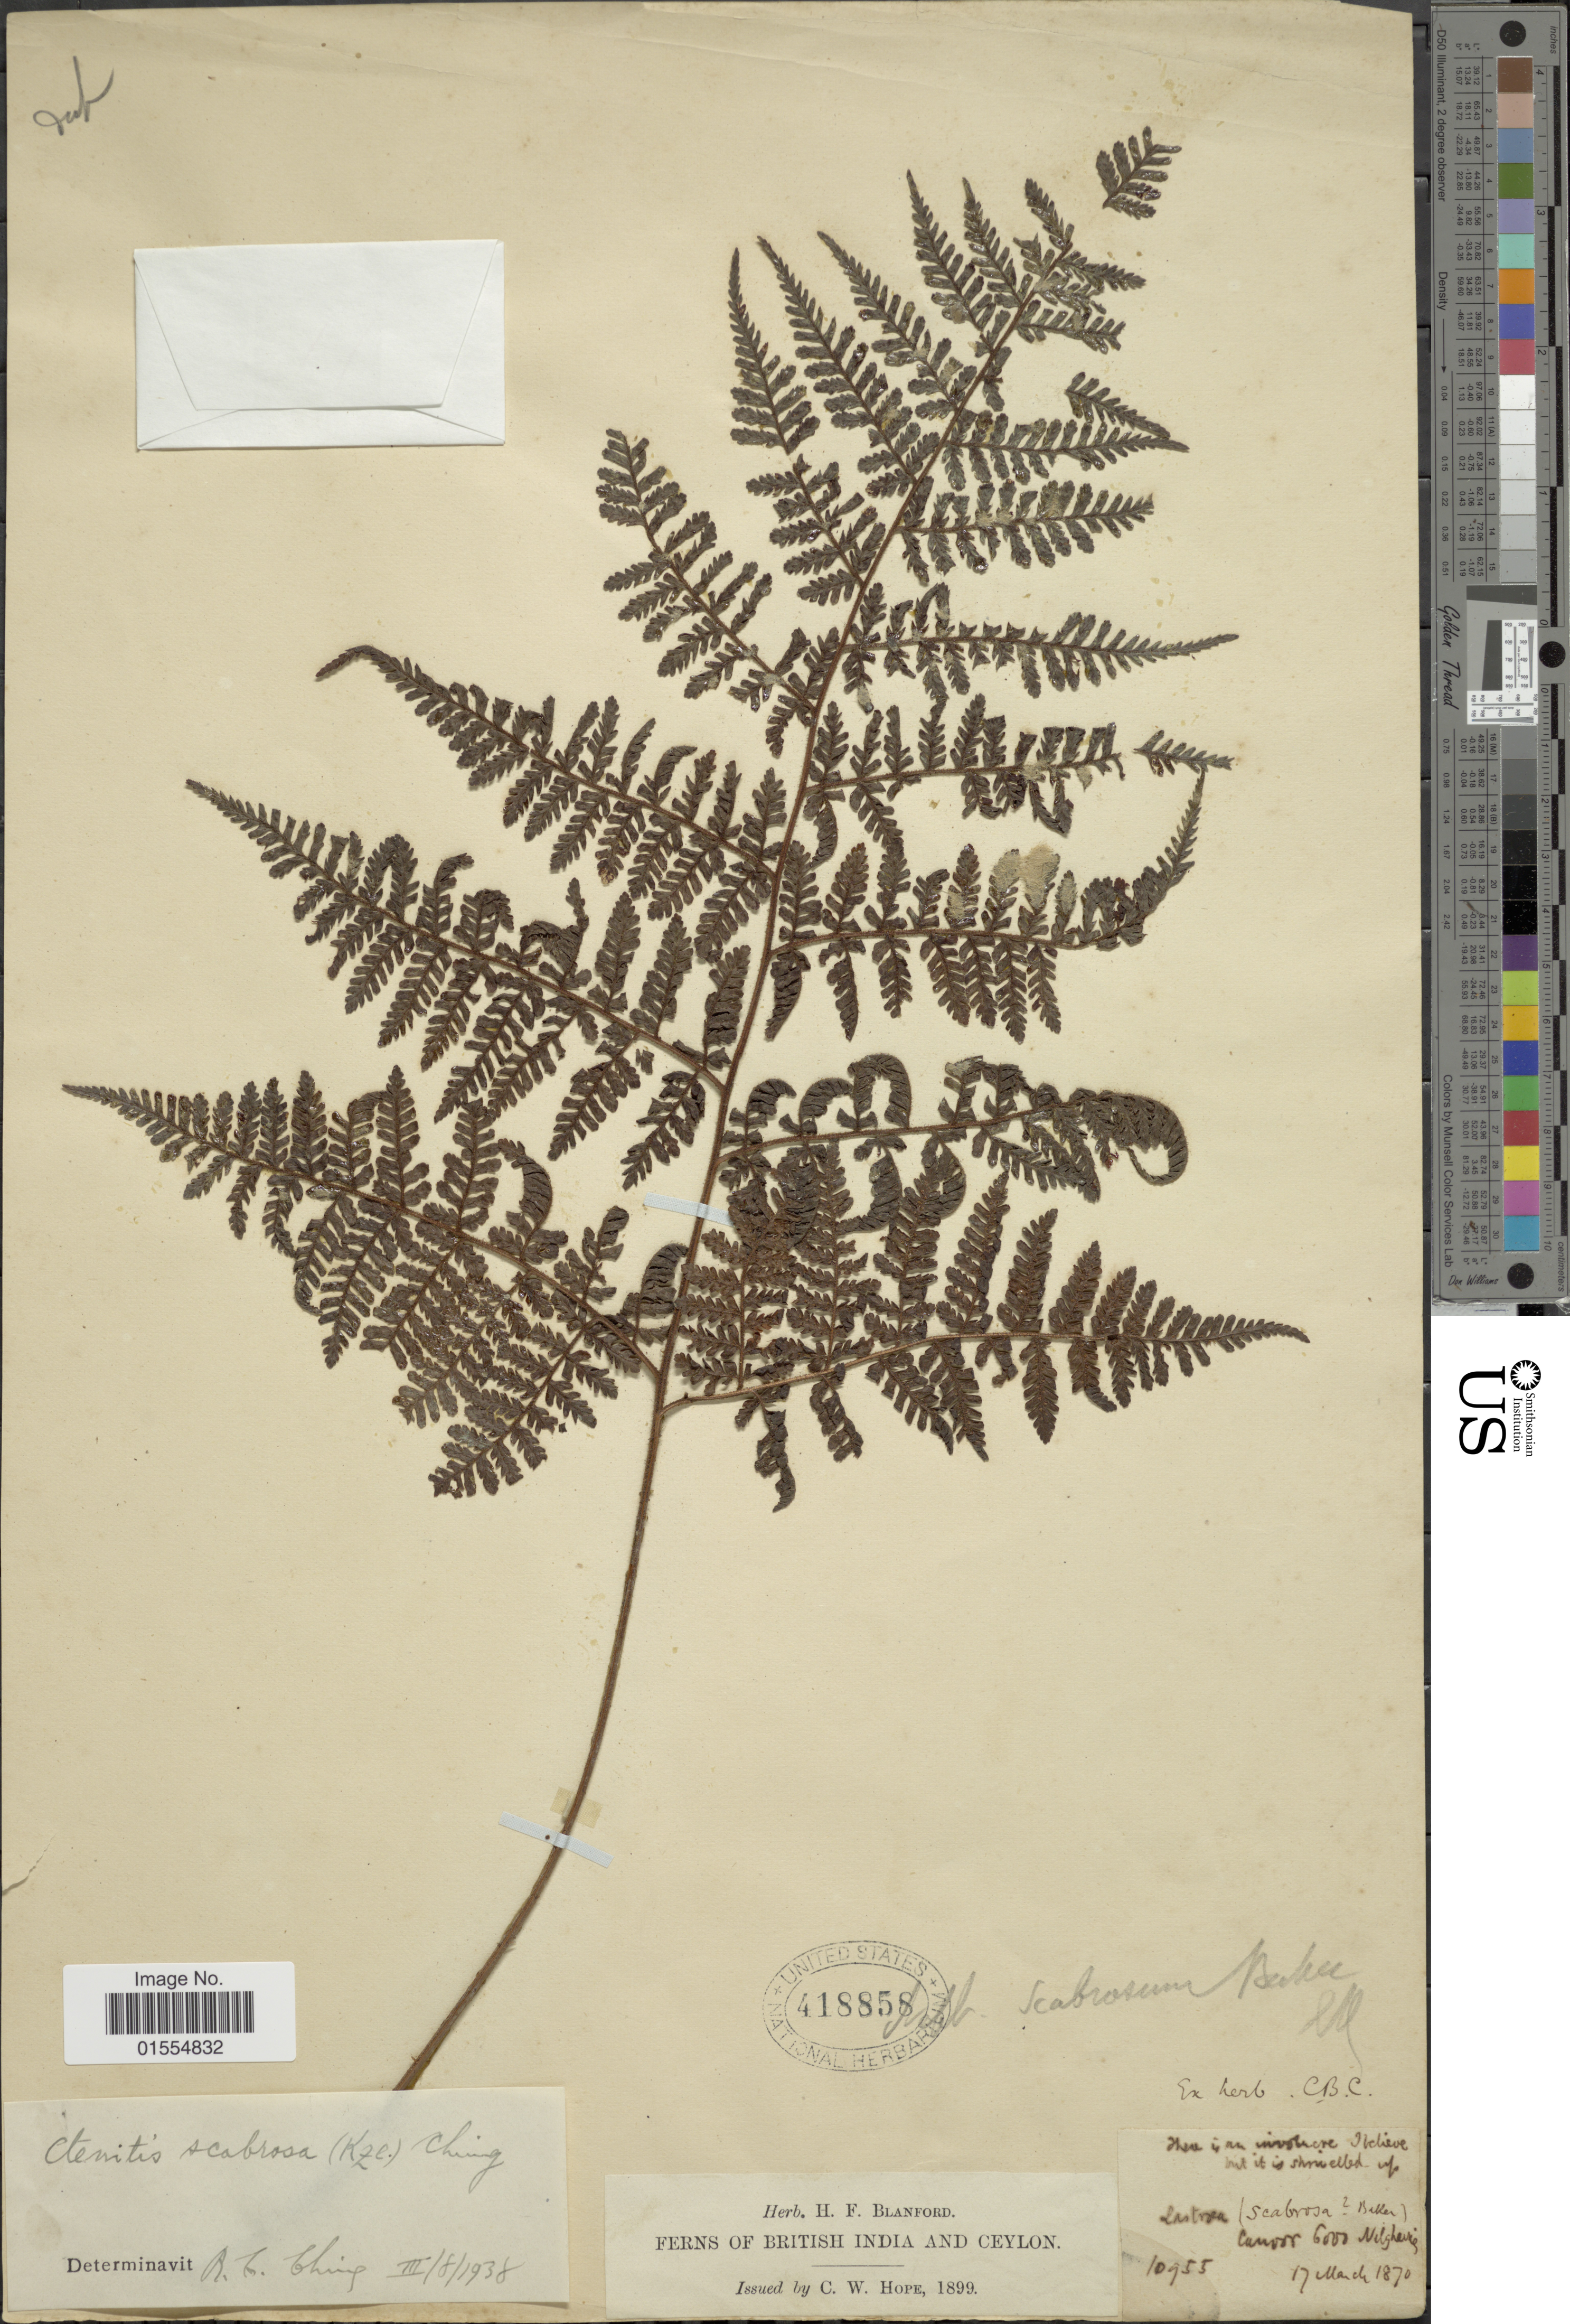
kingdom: Plantae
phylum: Tracheophyta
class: Polypodiopsida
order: Polypodiales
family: Dryopteridaceae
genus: Dryopteris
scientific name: Dryopteris scabrosa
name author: (Kunze) Kuntze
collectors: ex Herb. C.B. Clarke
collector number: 10955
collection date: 1870-03-17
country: India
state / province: Tamil Nadu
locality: Canoor, Nilgheries [interpreted]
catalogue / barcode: US 418858